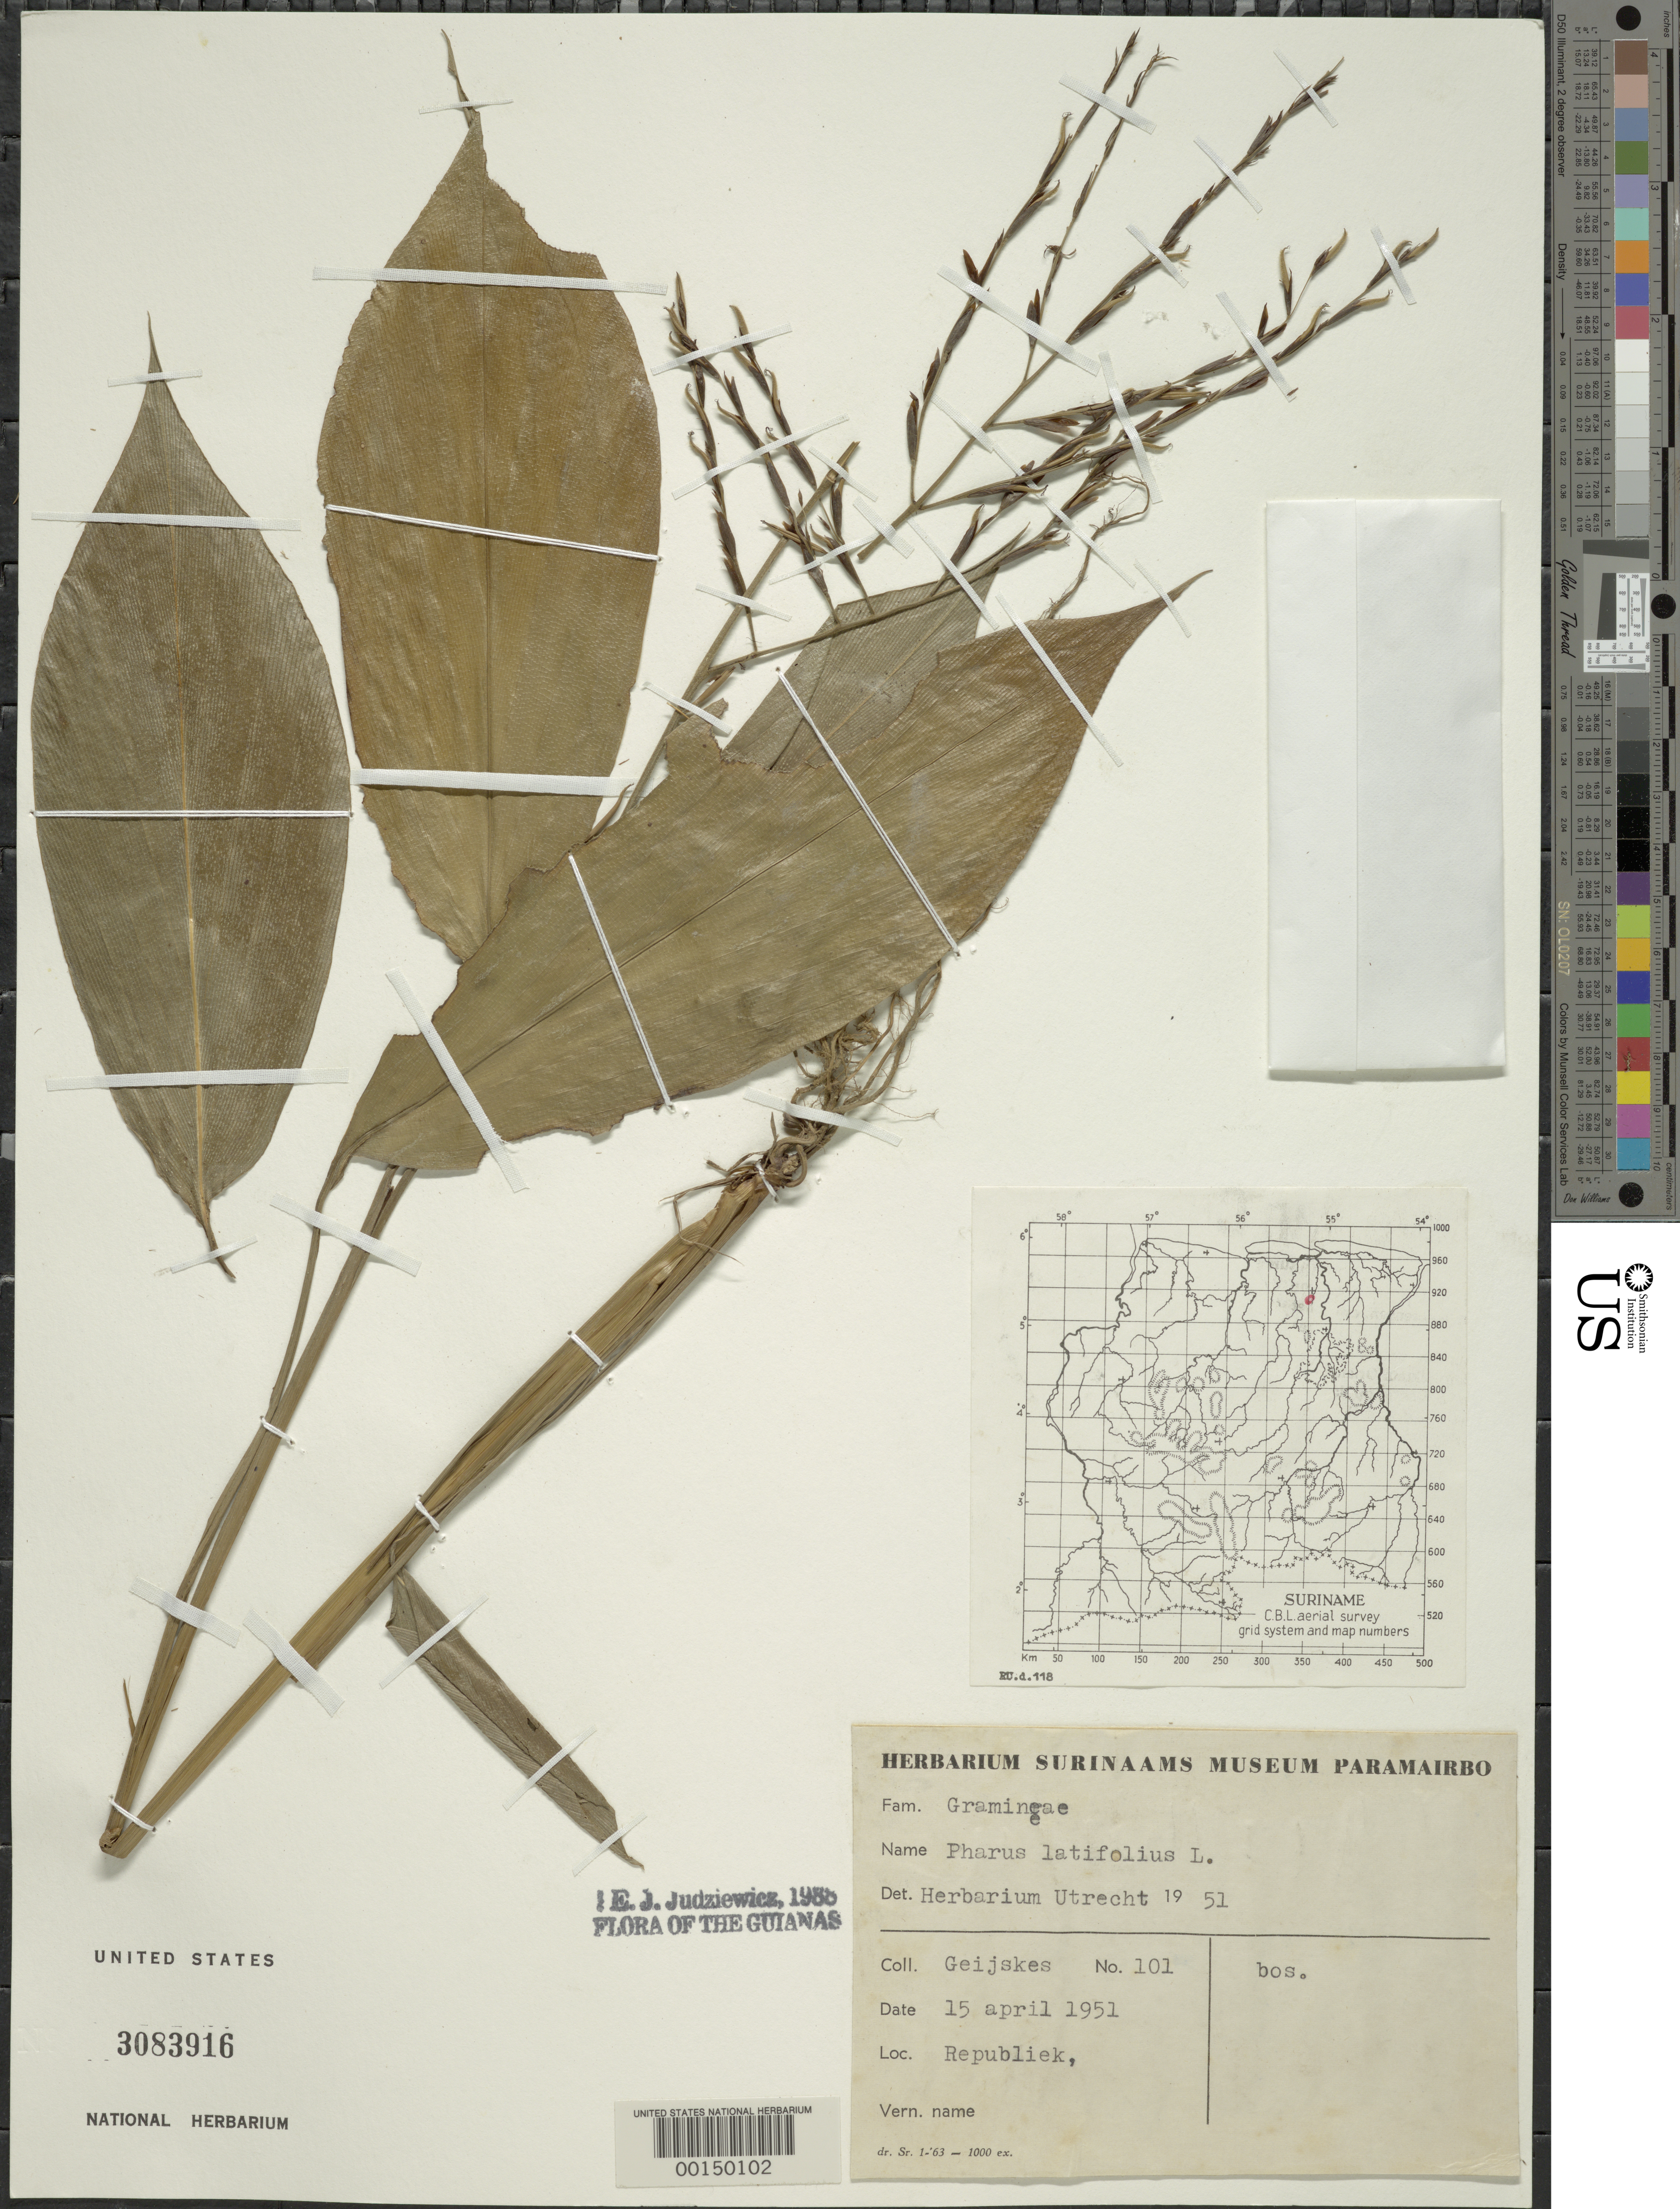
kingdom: Plantae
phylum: Tracheophyta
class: Liliopsida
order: Poales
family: Poaceae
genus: Pharus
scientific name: Pharus latifolius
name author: L.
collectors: D. Geijskes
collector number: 101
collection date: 1951-04-15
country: Suriname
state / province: Para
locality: Republiek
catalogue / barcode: US 3083916